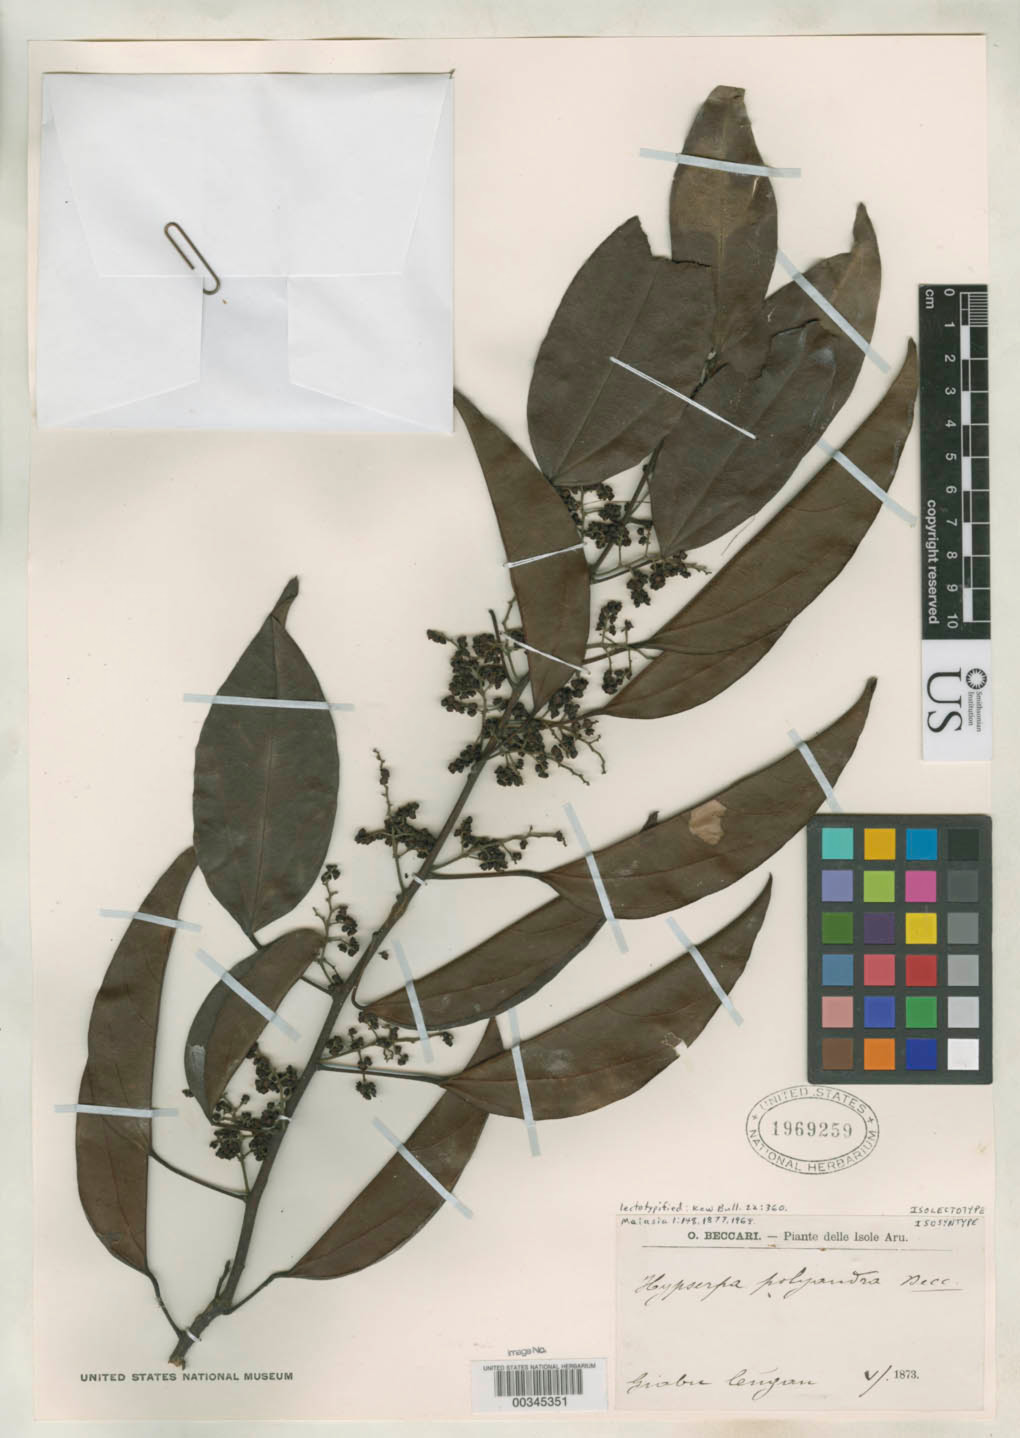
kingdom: Plantae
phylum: Tracheophyta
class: Magnoliopsida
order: Ranunculales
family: Menispermaceae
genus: Hypserpa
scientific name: Hypserpa polyandra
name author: Becc.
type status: Isolectotype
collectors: O. Beccari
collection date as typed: May 1873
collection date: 1873-05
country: Indonesia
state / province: Maluku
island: Aru Island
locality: Giobre Cenyon.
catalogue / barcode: US 1969259